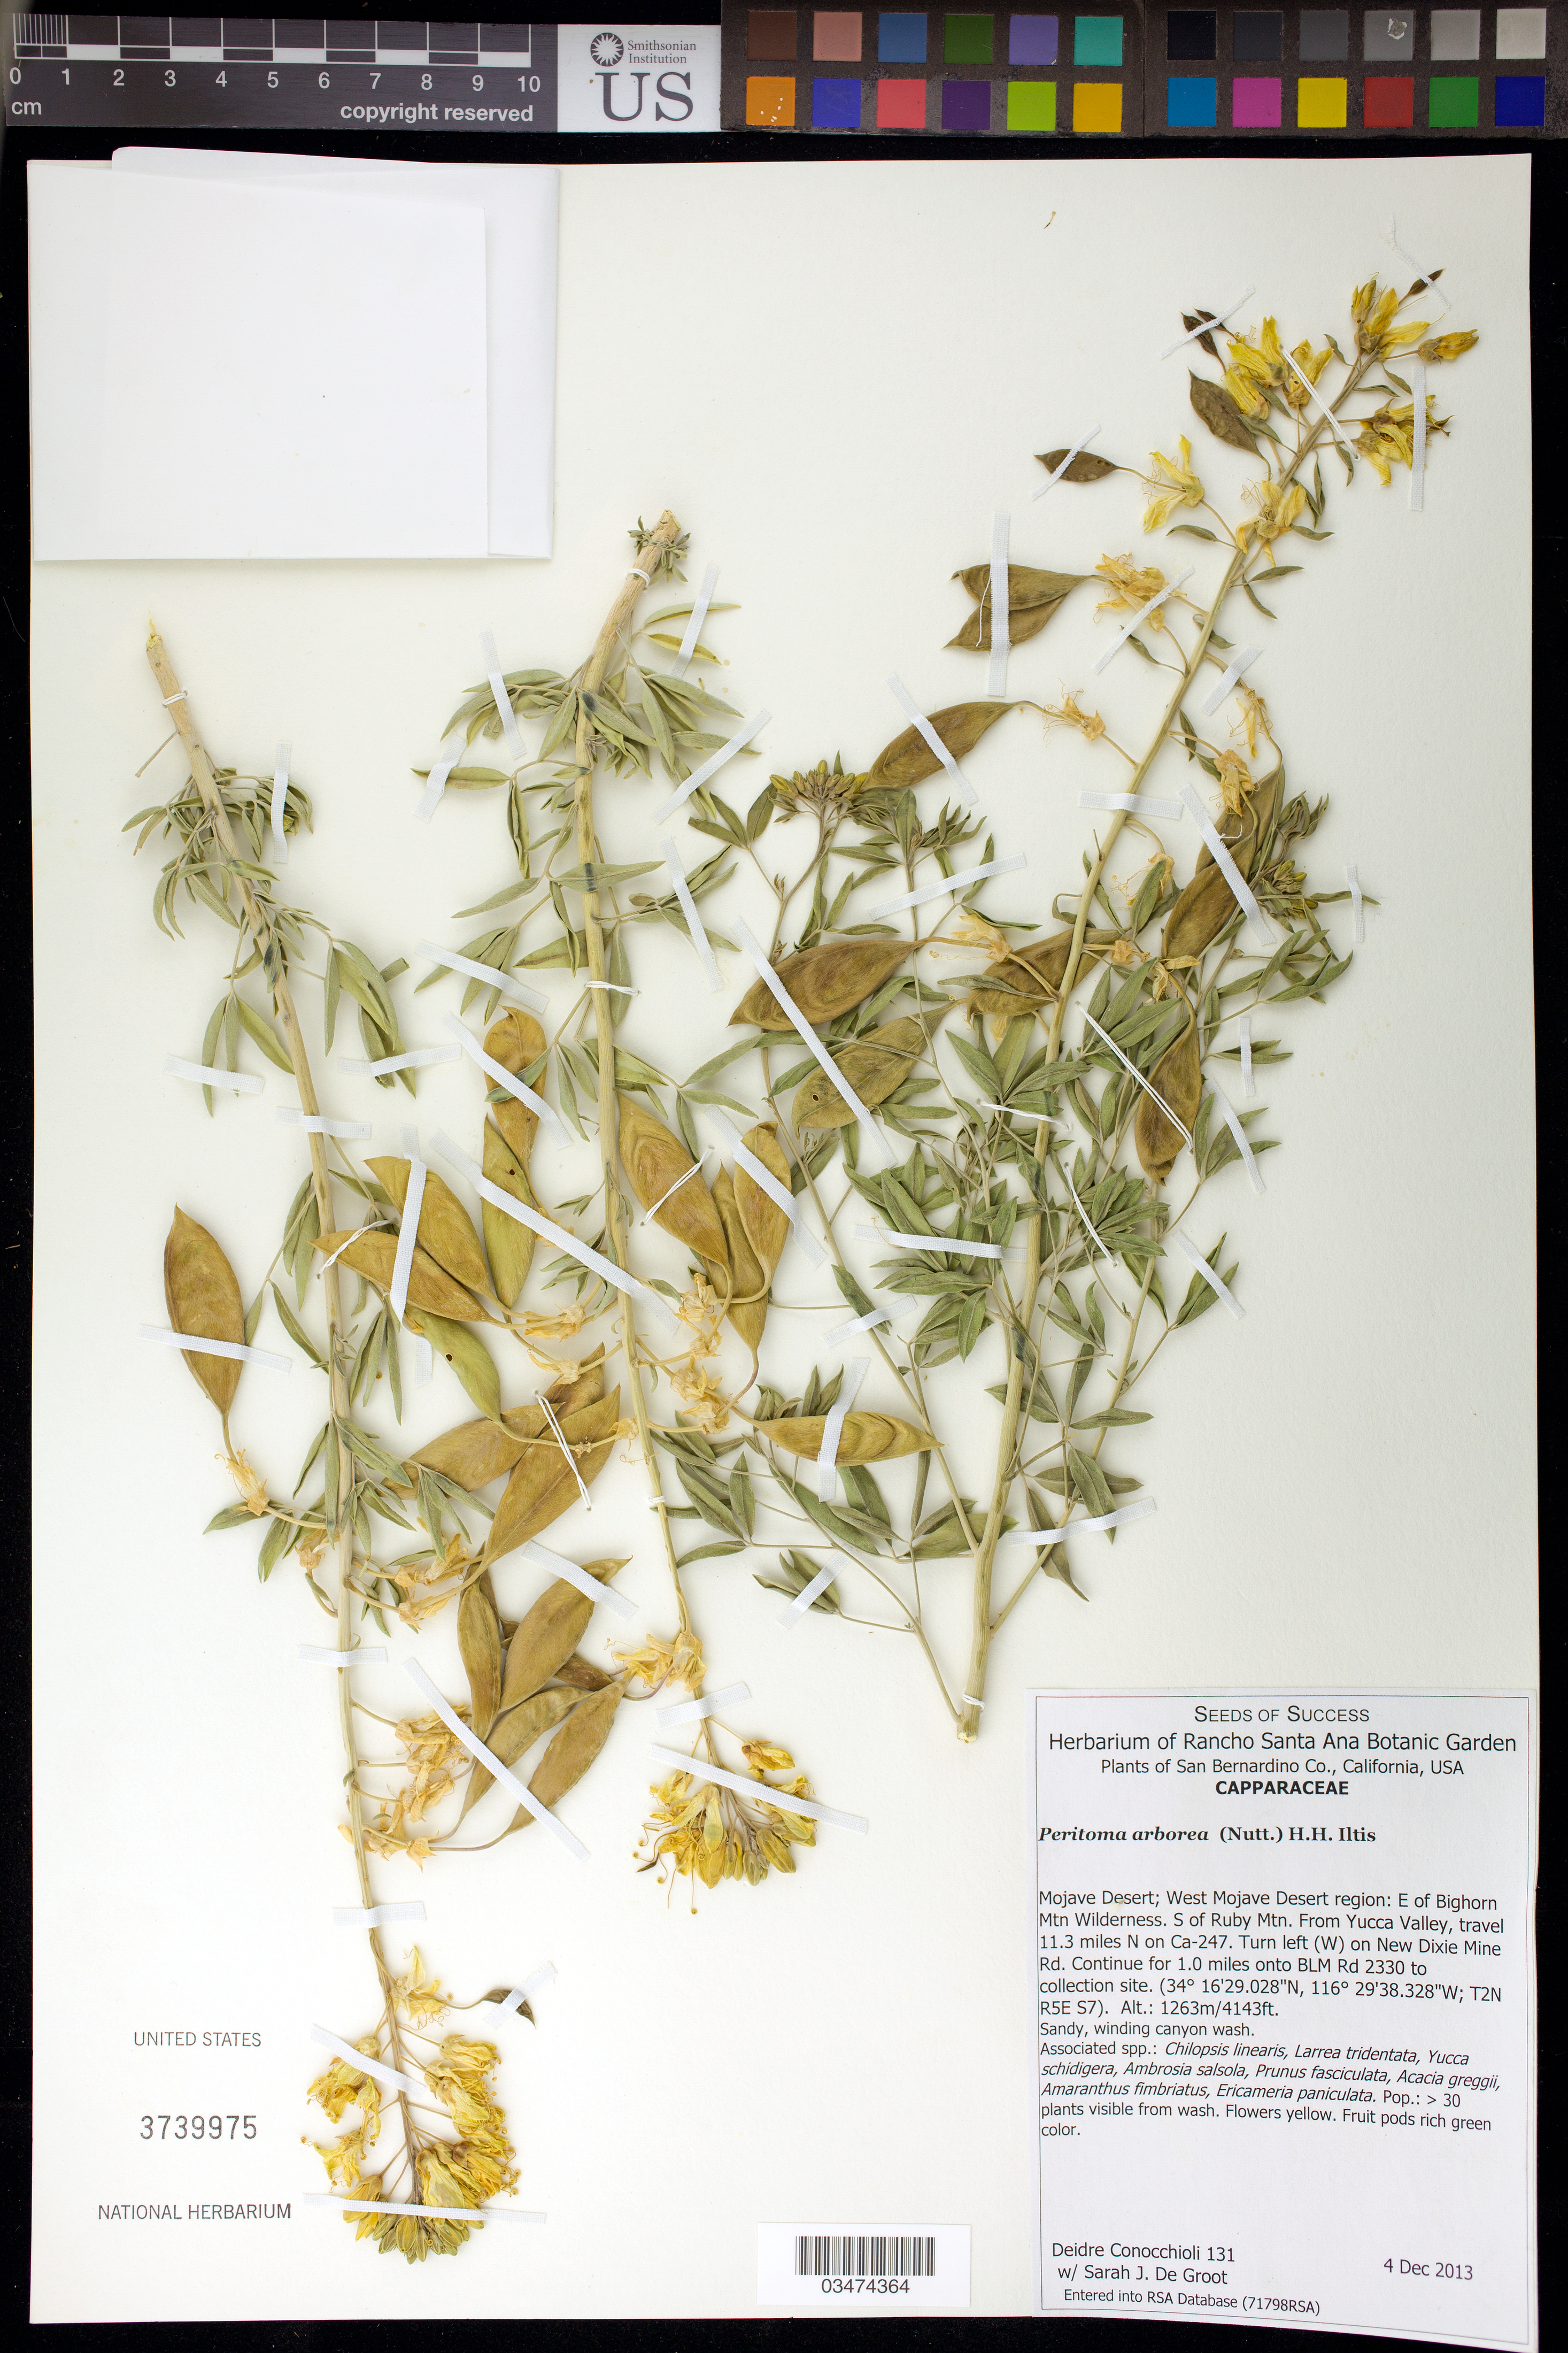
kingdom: Plantae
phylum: Tracheophyta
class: Magnoliopsida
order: Brassicales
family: Cleomaceae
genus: Peritoma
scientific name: Peritoma arborea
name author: (Nutt.) Iltis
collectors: D. Conocchioli & S. De Groot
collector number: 131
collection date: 2013-12-04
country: United States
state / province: California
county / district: San Bernardino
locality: Mojave Desert, west region, E of Bighorn Mtn Wilderness. S of Ruby Mtn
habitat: Sandy, winding canyon wash.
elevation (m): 1263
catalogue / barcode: US 3739975